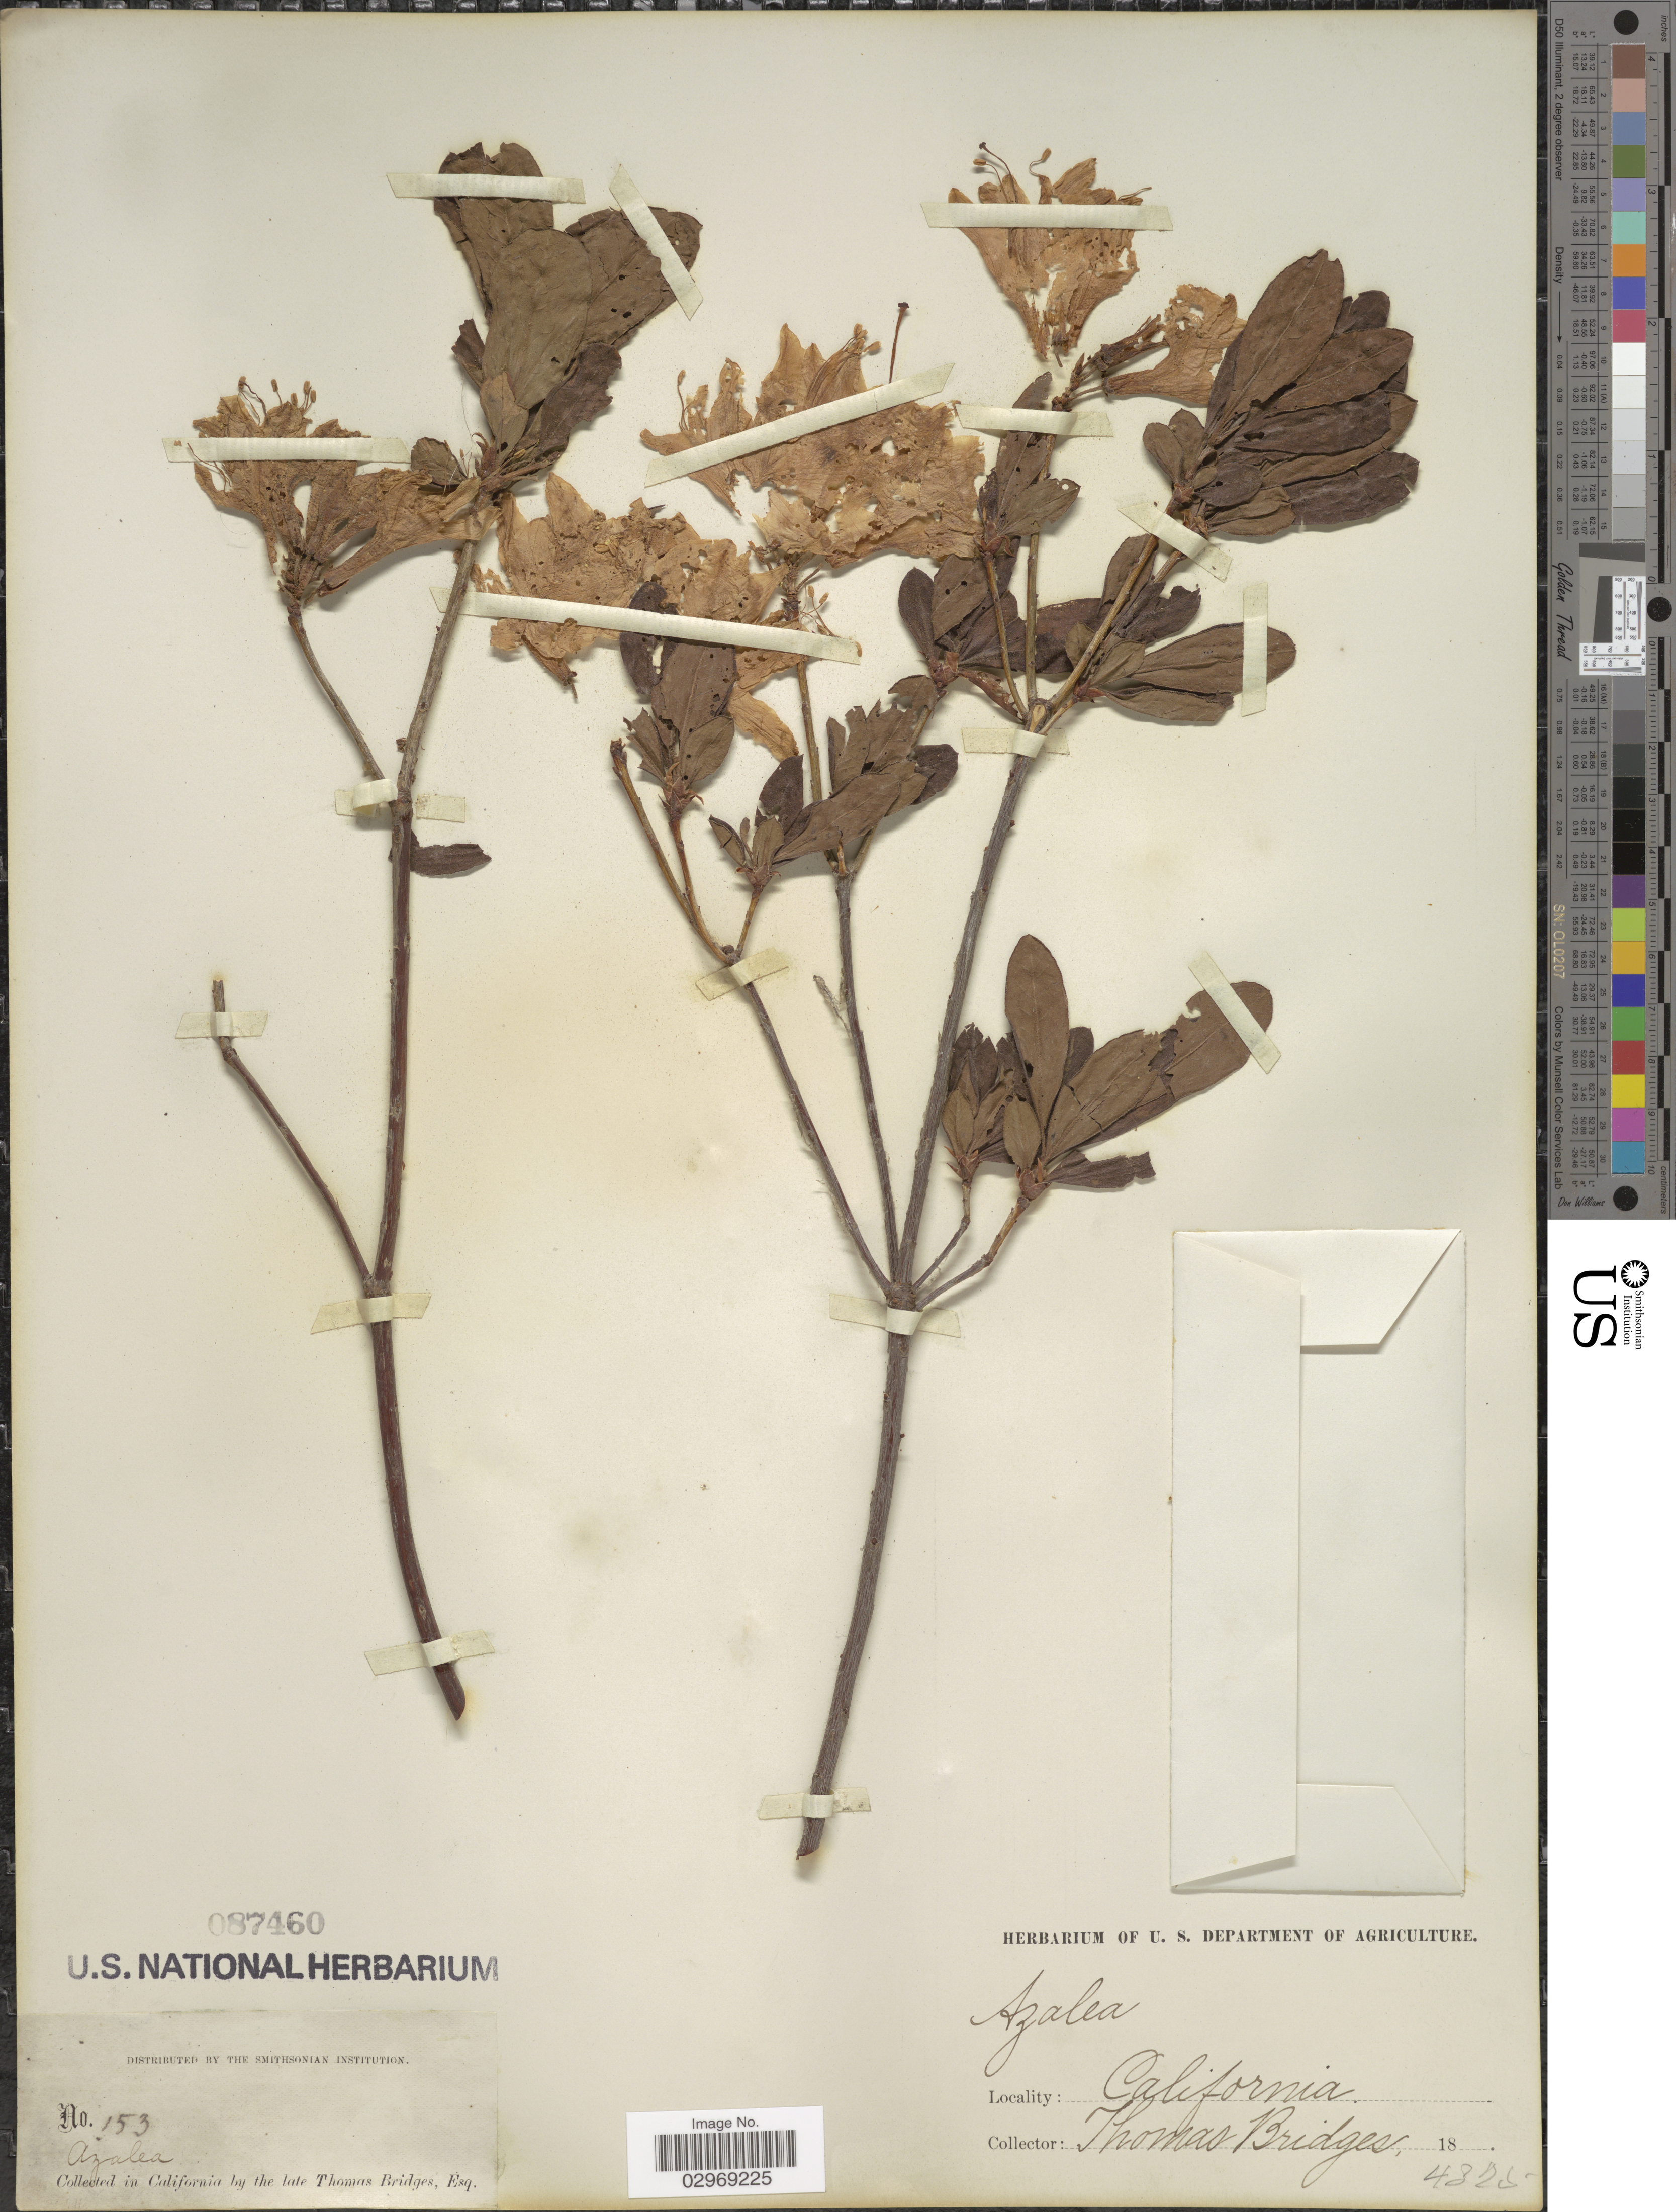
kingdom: Plantae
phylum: Tracheophyta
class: Magnoliopsida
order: Ericales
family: Ericaceae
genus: Rhododendron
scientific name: Rhododendron floccigerum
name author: Franch.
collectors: T. Bridges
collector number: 153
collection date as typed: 18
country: United States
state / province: California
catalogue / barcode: US 87460